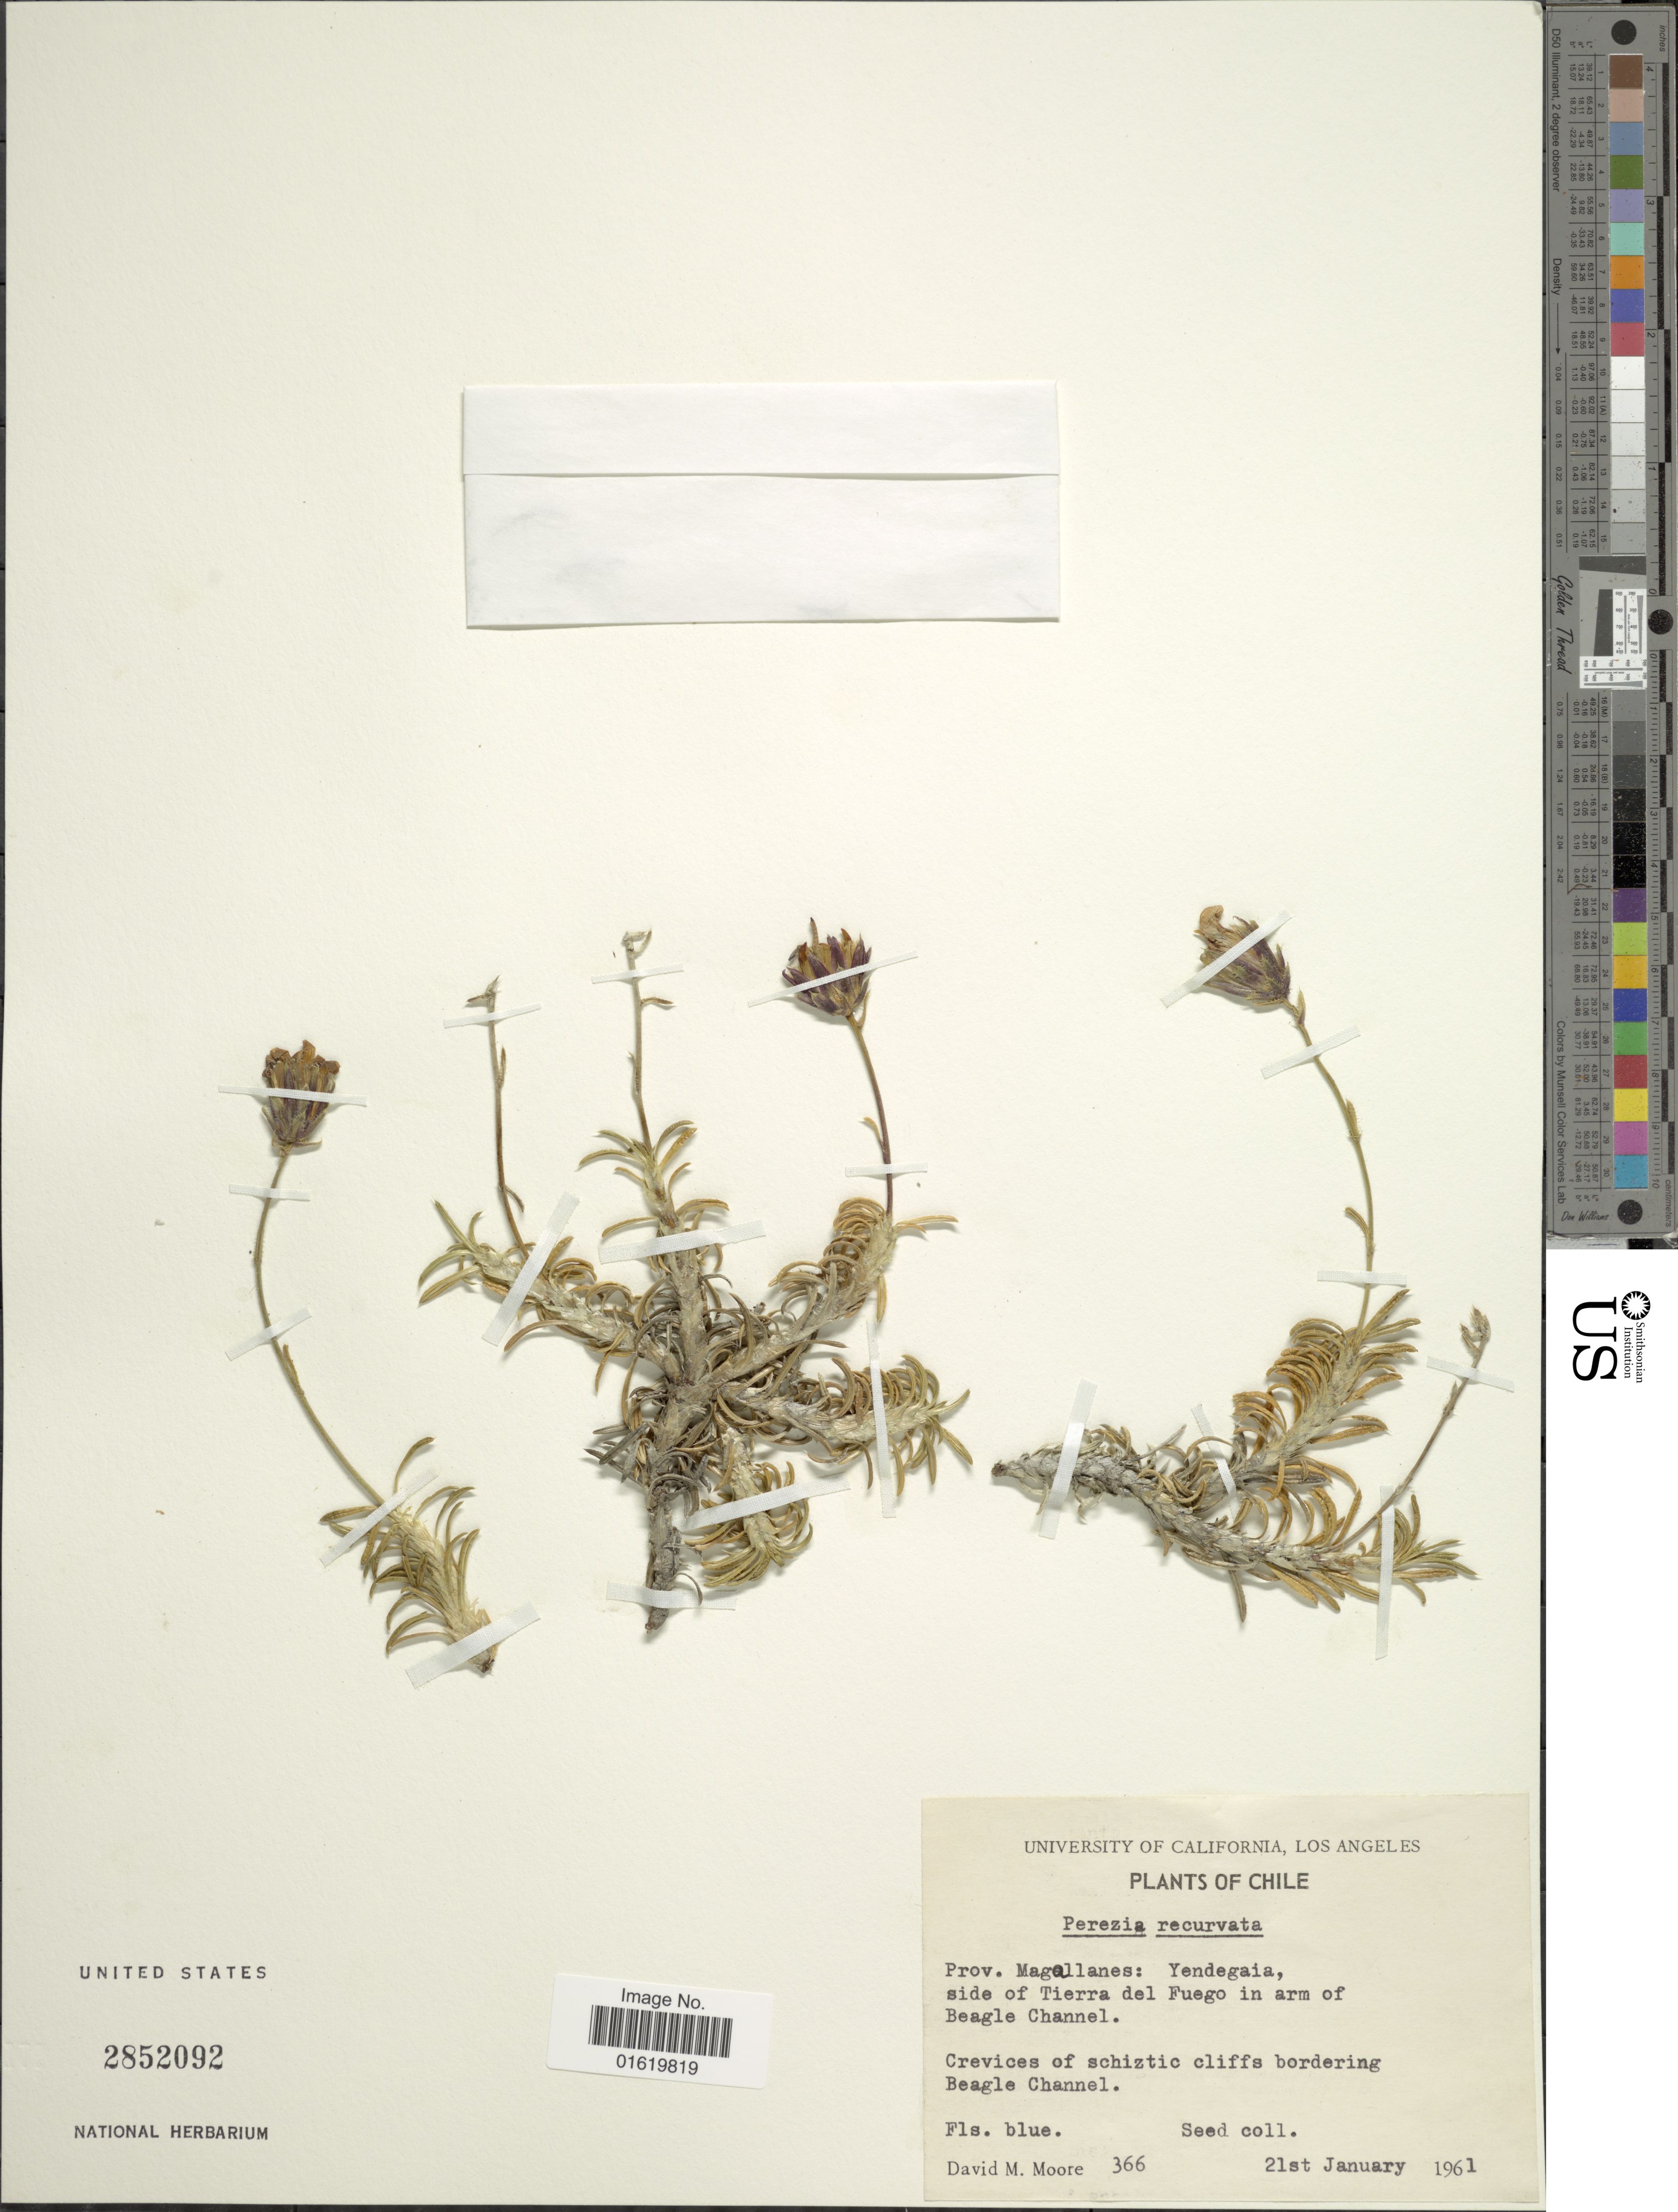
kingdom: Plantae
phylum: Tracheophyta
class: Magnoliopsida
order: Asterales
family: Asteraceae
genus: Perezia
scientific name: Perezia recurvata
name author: Less.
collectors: D. Moore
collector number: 366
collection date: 1961-01-21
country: Chile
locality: Prov. Magallanes: Yendegaia, side of Tierra del Fuego in arm of Beagle Channel.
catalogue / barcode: US 2852092